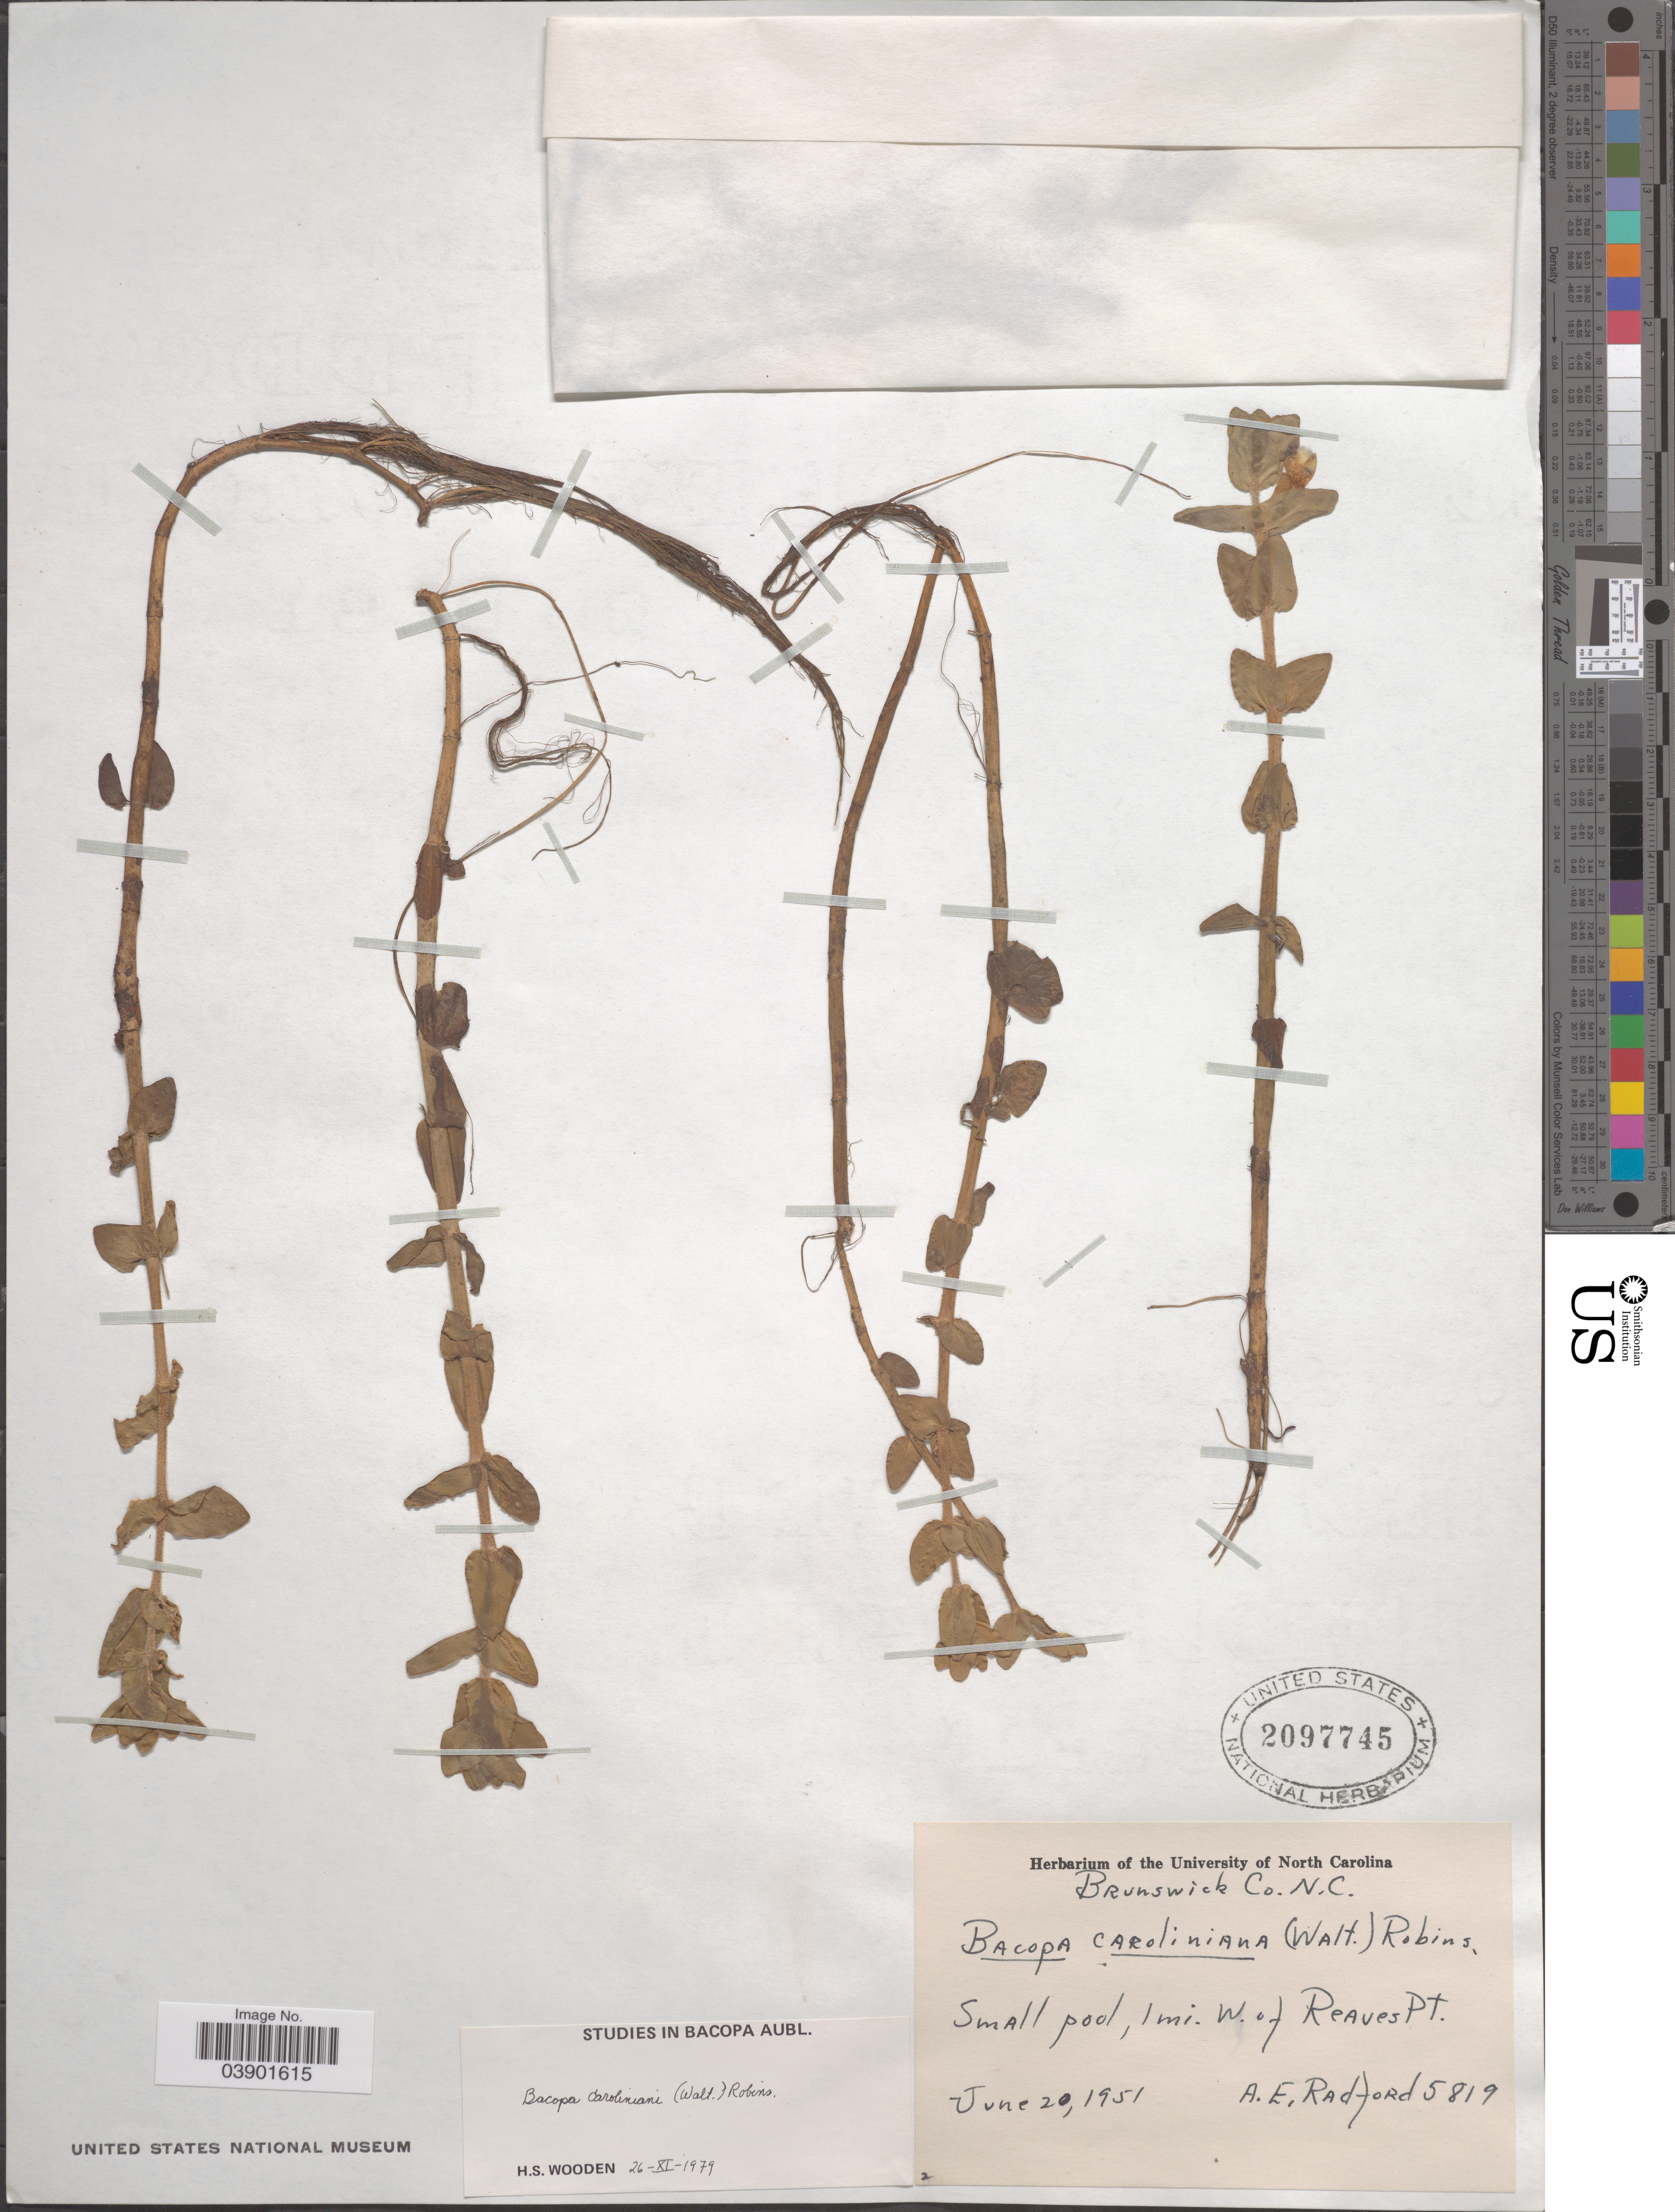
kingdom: Plantae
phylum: Tracheophyta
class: Magnoliopsida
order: Lamiales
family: Plantaginaceae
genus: Bacopa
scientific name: Bacopa caroliniana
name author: (Walter) B.L. Rob.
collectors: A. E. Radford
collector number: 5819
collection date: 1951-06-20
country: United States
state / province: North Carolina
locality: Brunswick Co. 1 mi. W. of Reaves Pt.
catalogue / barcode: US 2097745